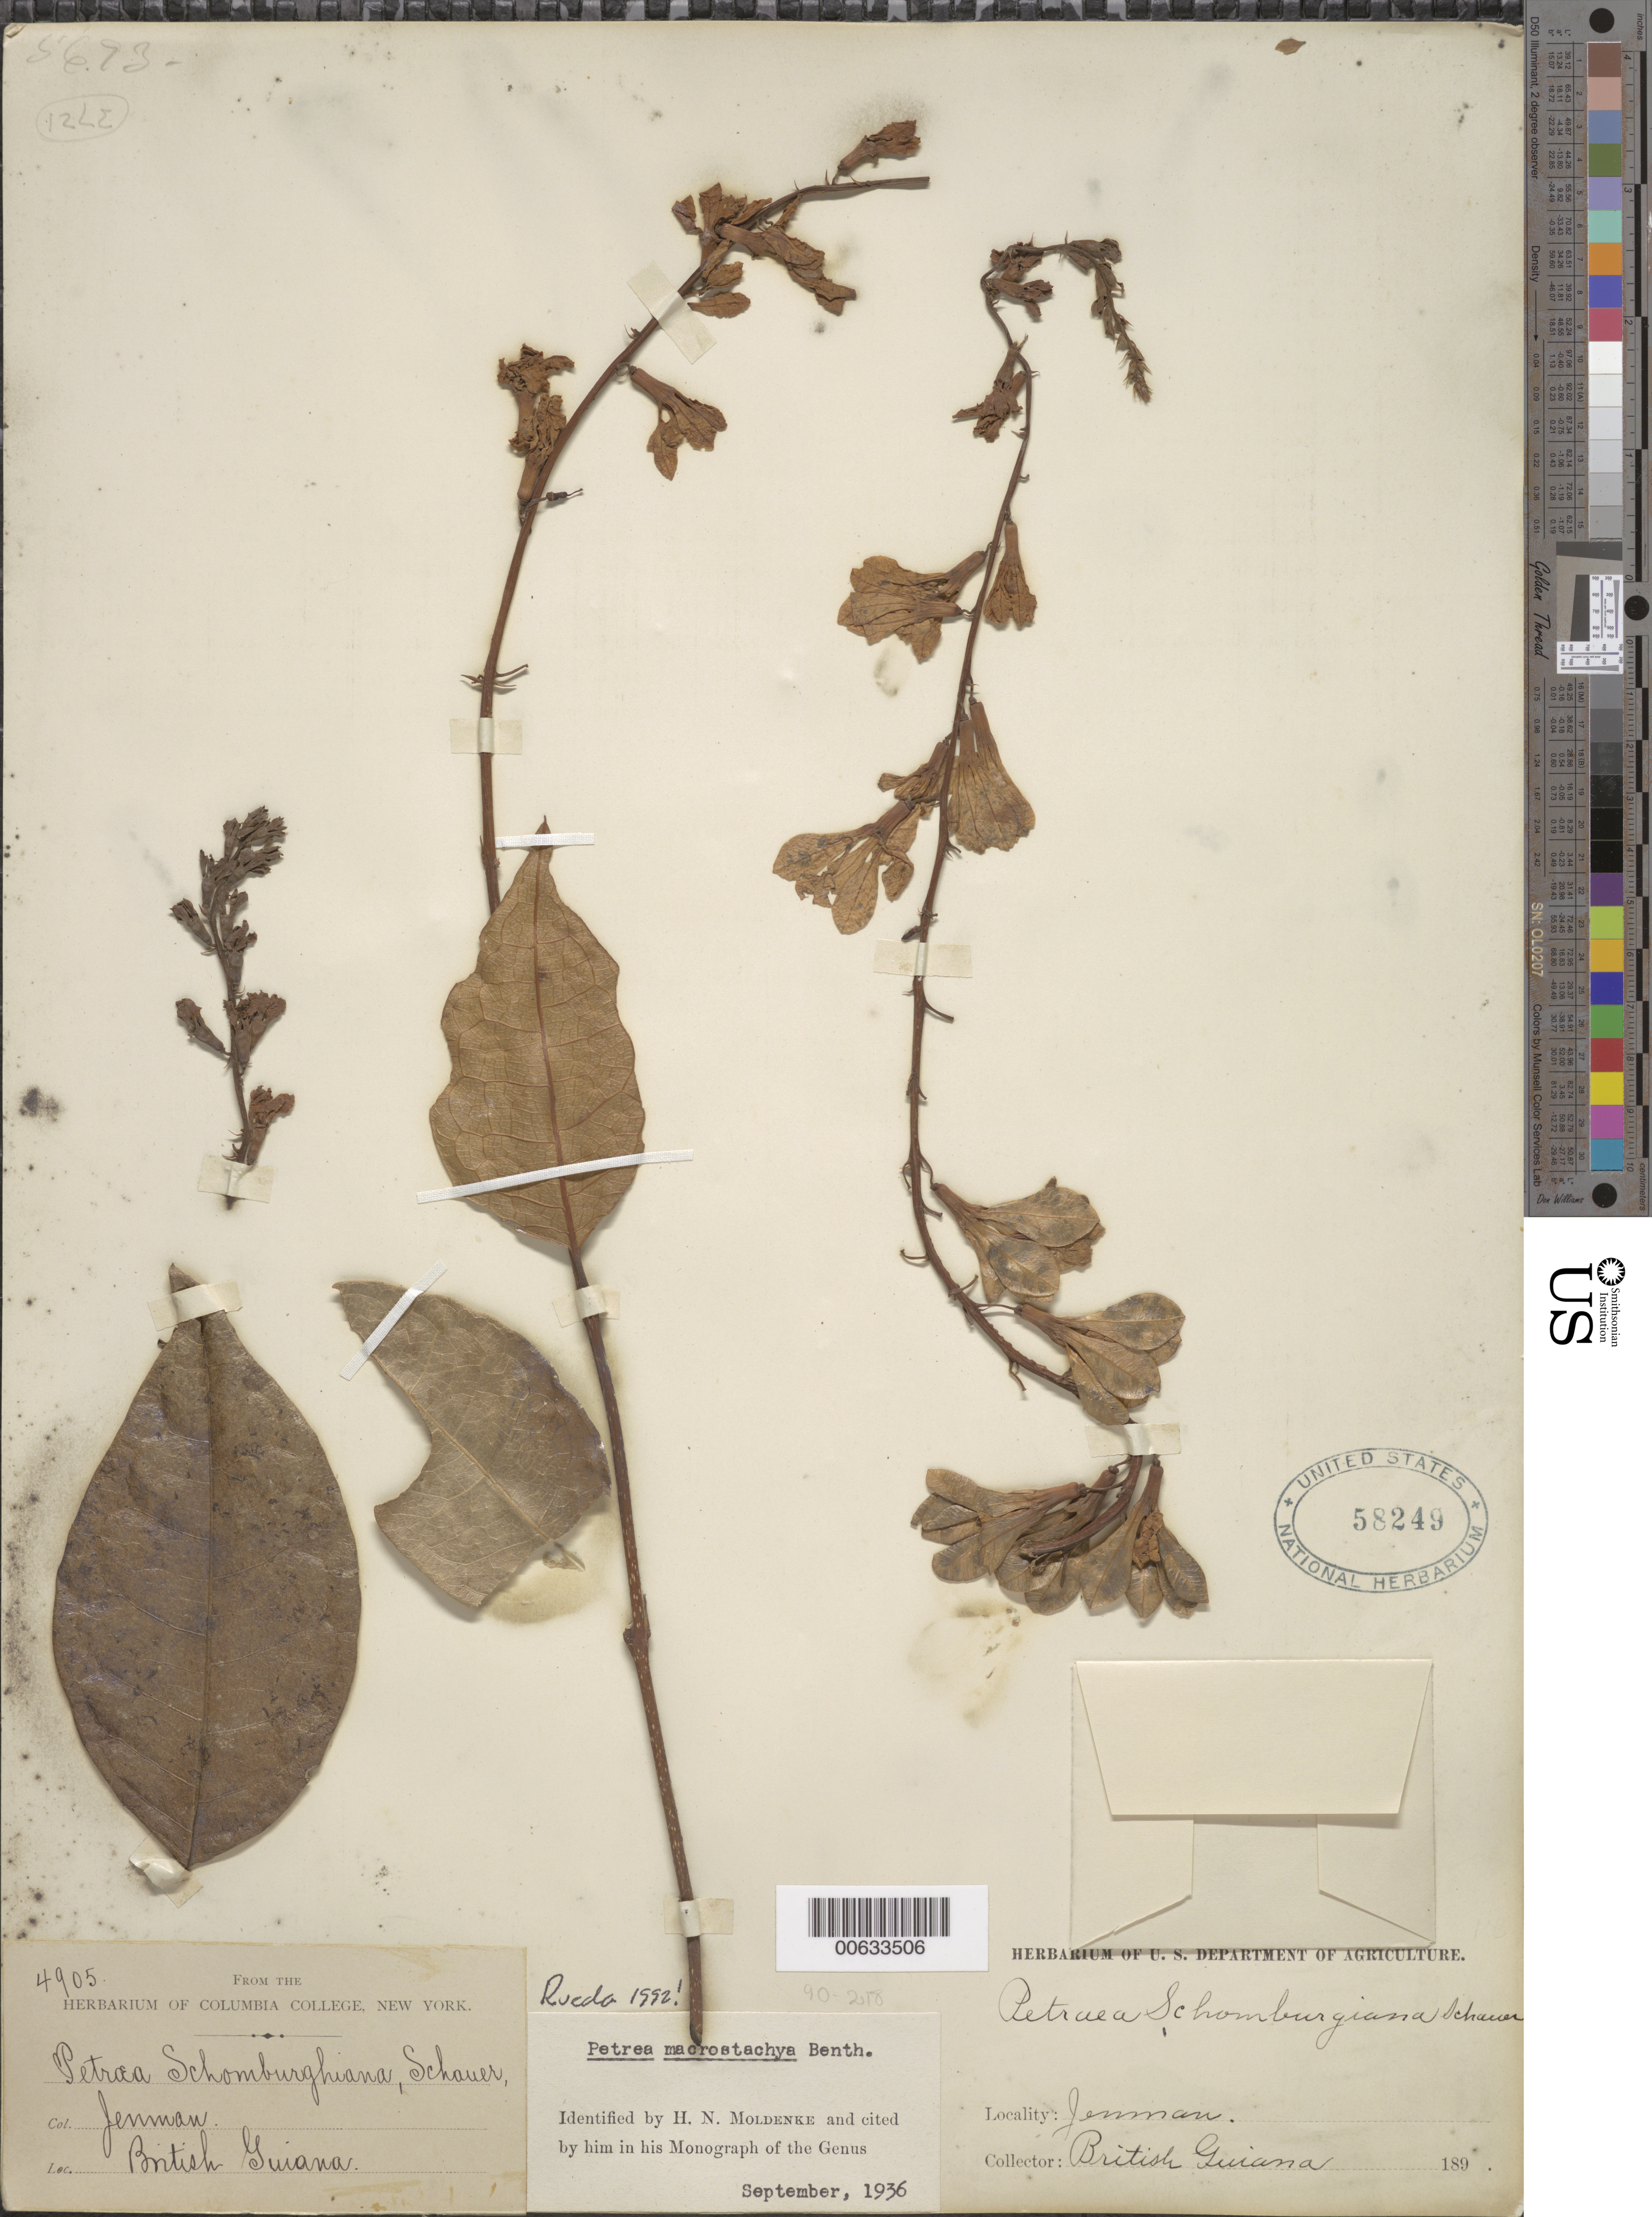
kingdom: Plantae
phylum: Tracheophyta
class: Magnoliopsida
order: Lamiales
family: Verbenaceae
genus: Petrea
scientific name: Petrea macrostachya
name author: Benth.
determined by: Moldenke, H. N.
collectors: G. S. Jenman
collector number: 4905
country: Guyana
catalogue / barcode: US 58249